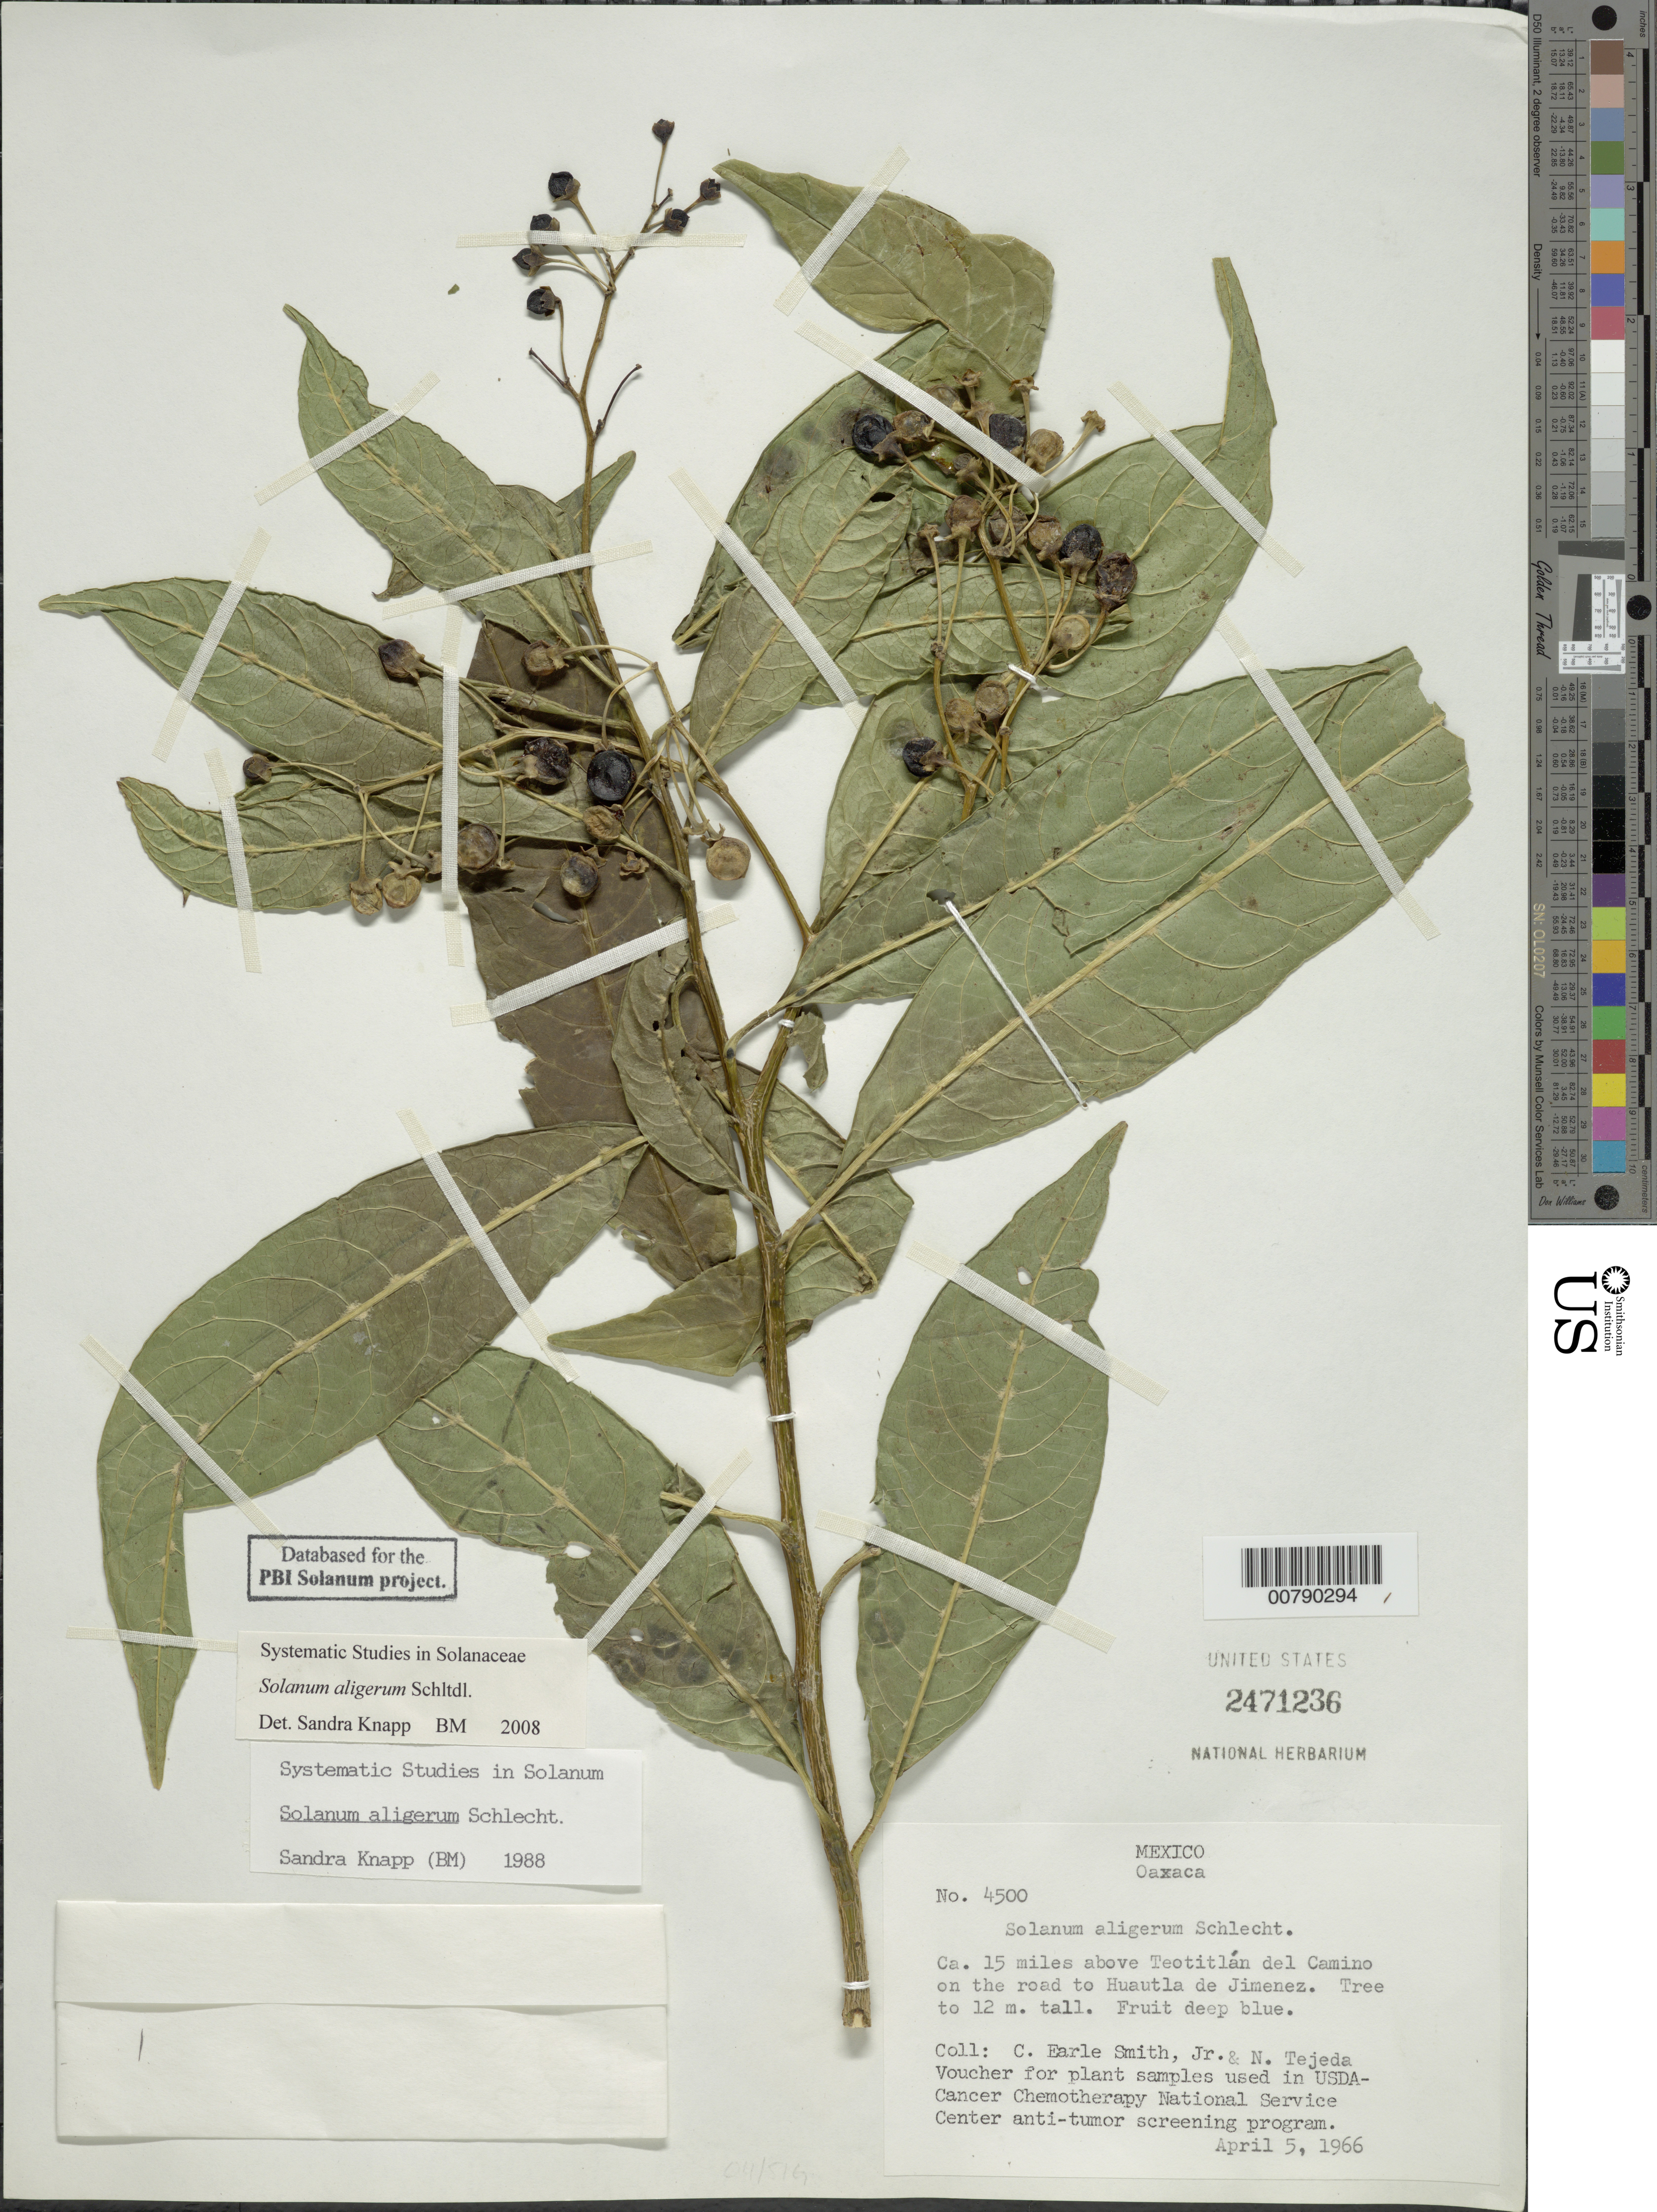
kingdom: Plantae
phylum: Tracheophyta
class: Magnoliopsida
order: Solanales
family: Solanaceae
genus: Solanum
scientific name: Solanum aligerum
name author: Schltdl.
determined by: Knapp, S. D.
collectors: C. E. Smith Jr. & N. Tejeda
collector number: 4500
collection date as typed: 5 Apr 1966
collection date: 1966-04-05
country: Mexico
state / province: Oaxaca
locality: ca. 15 miles above Teotitlan del Camino on the road to Huatla de Jimenez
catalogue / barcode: US 2471236